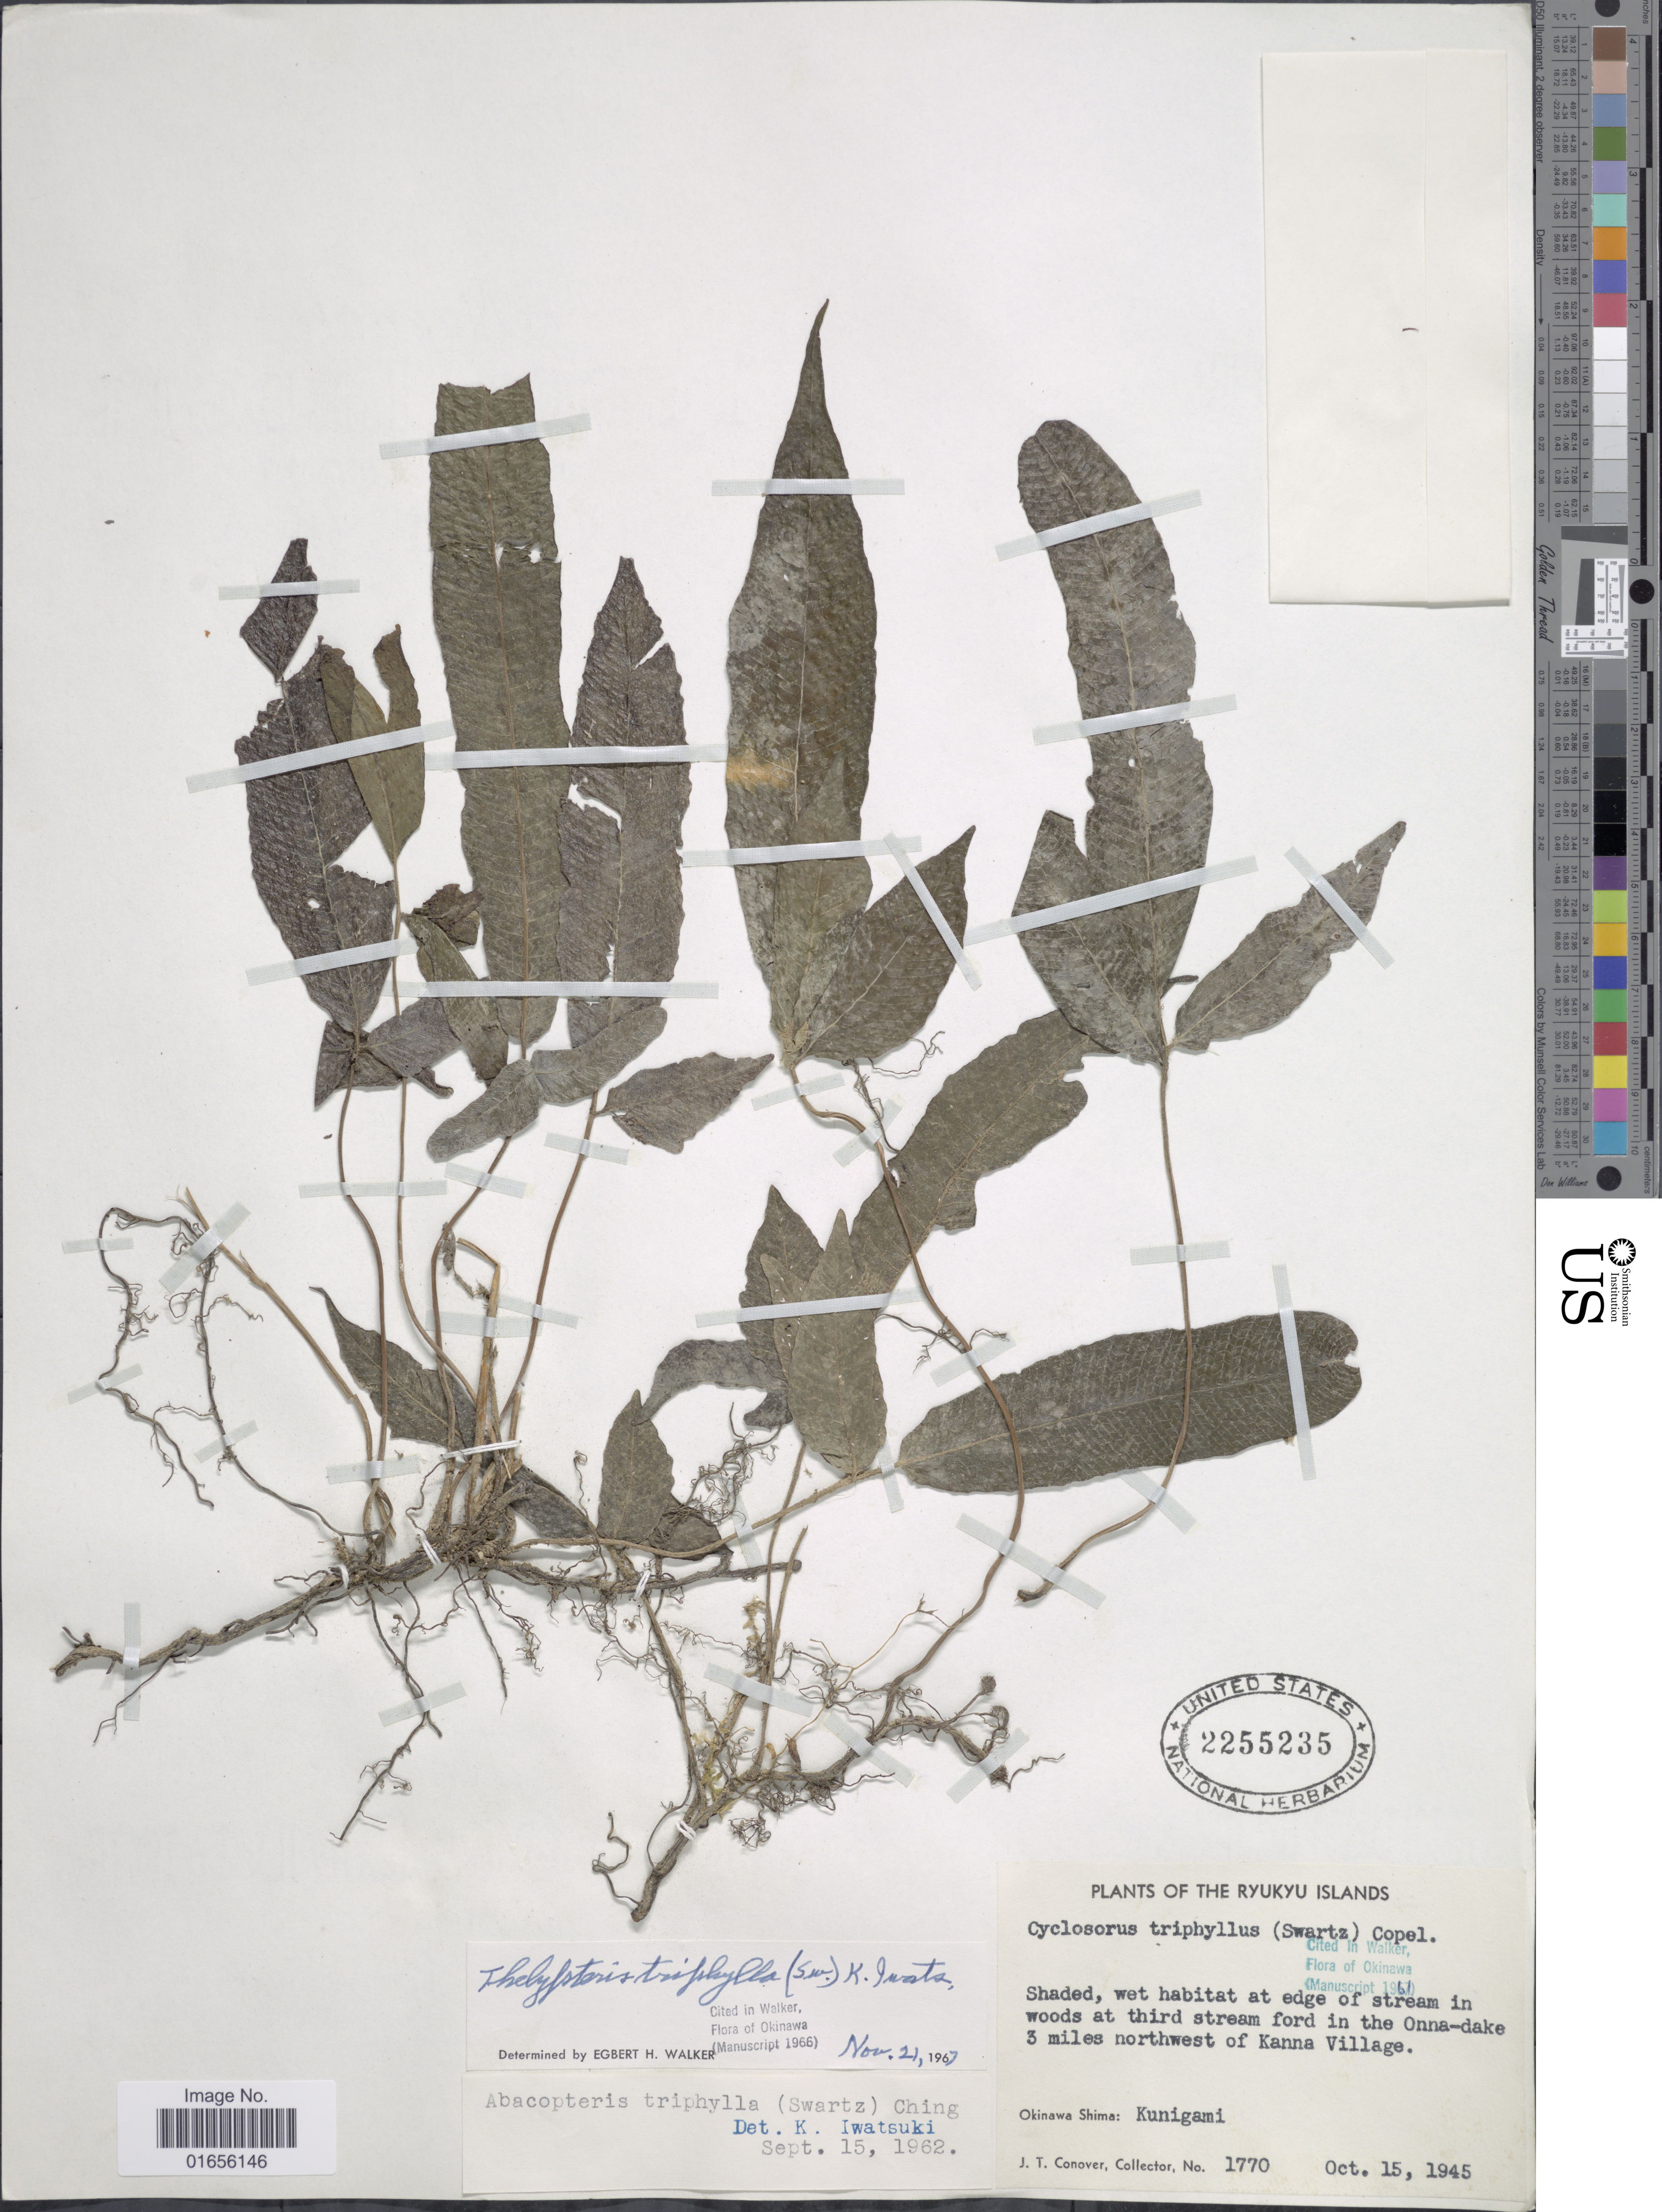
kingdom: Plantae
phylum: Tracheophyta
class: Polypodiopsida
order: Polypodiales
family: Thelypteridaceae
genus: Pronephrium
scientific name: Pronephrium triphyllum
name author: (Sw.) Holttum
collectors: J. T. Conover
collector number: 1770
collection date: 1945-10-15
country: Japan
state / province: Okinawa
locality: The Ryukyu Islands. Shaded, wet habitat, edge of stream in woods at third stream ford in the Onna-dake 3 miles northwest of Kanna Village. Okinawa Shima: Kunigami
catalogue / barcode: US 2255235